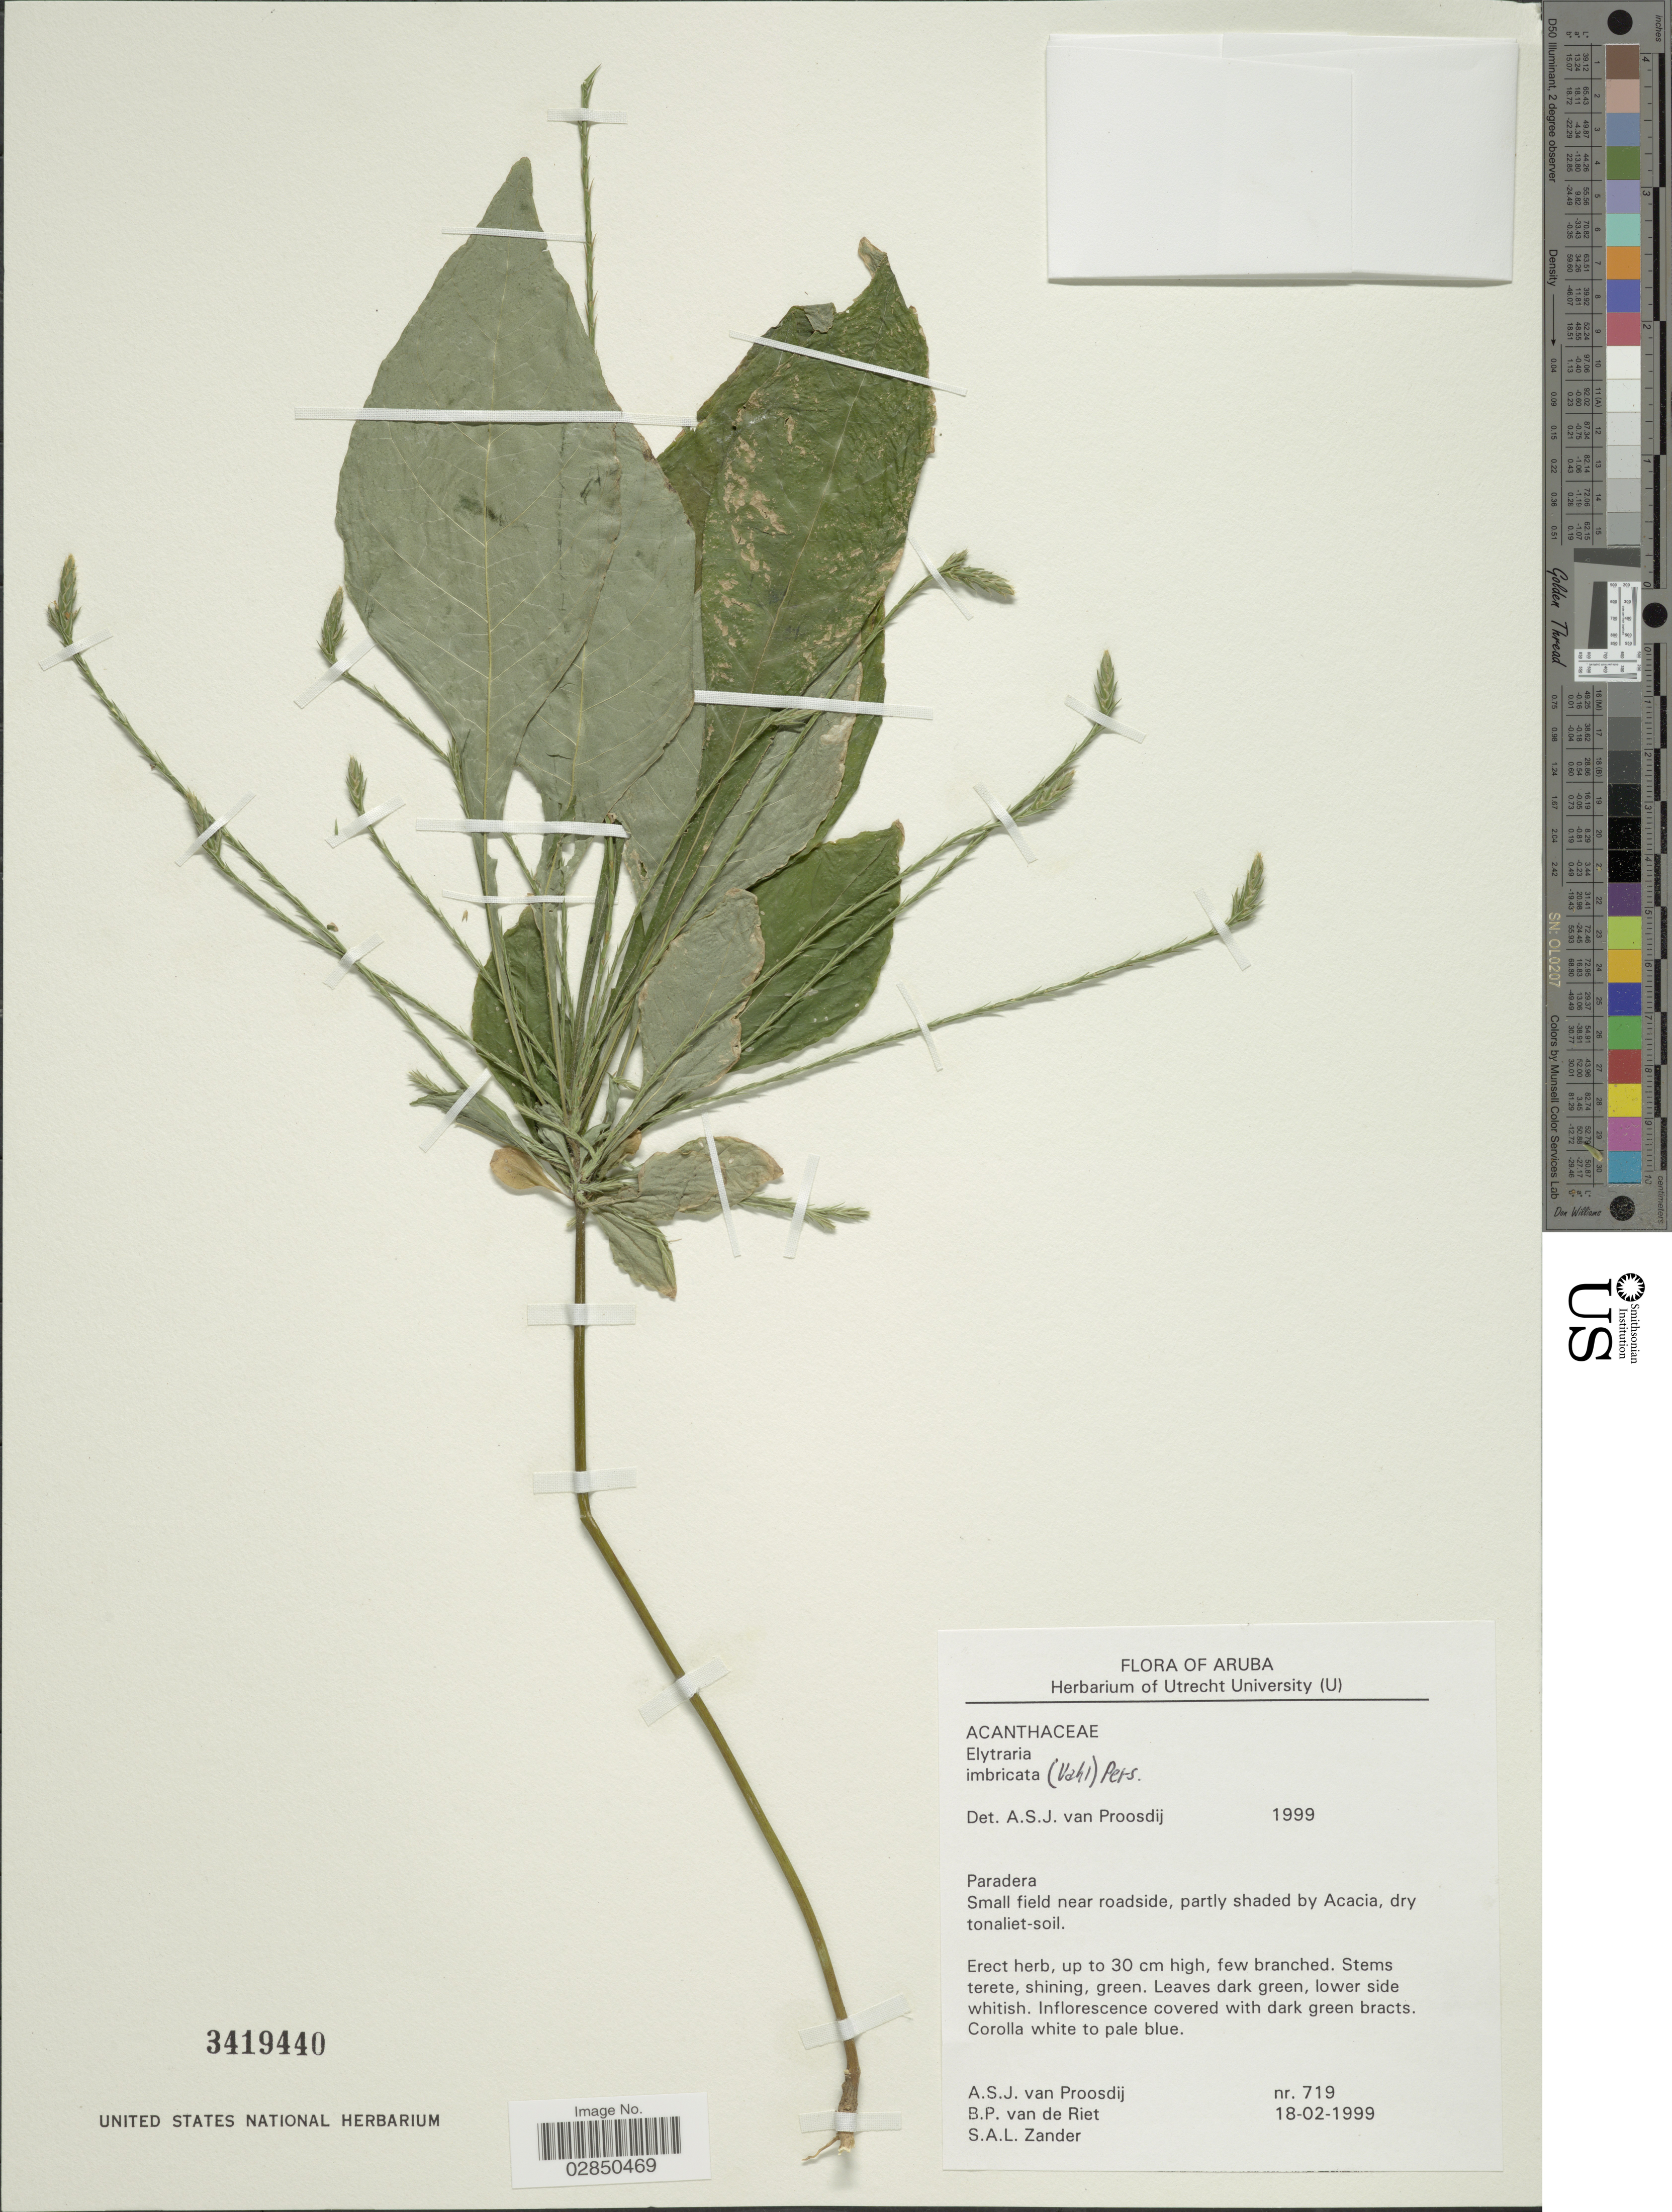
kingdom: Plantae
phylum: Tracheophyta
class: Magnoliopsida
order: Lamiales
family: Acanthaceae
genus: Elytraria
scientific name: Elytraria imbricata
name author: (Vahl) Pers.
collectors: A. Proosdij, B. Riet & S. Zander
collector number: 719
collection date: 1999-02-18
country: Aruba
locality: Paradera.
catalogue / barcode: US 3419440